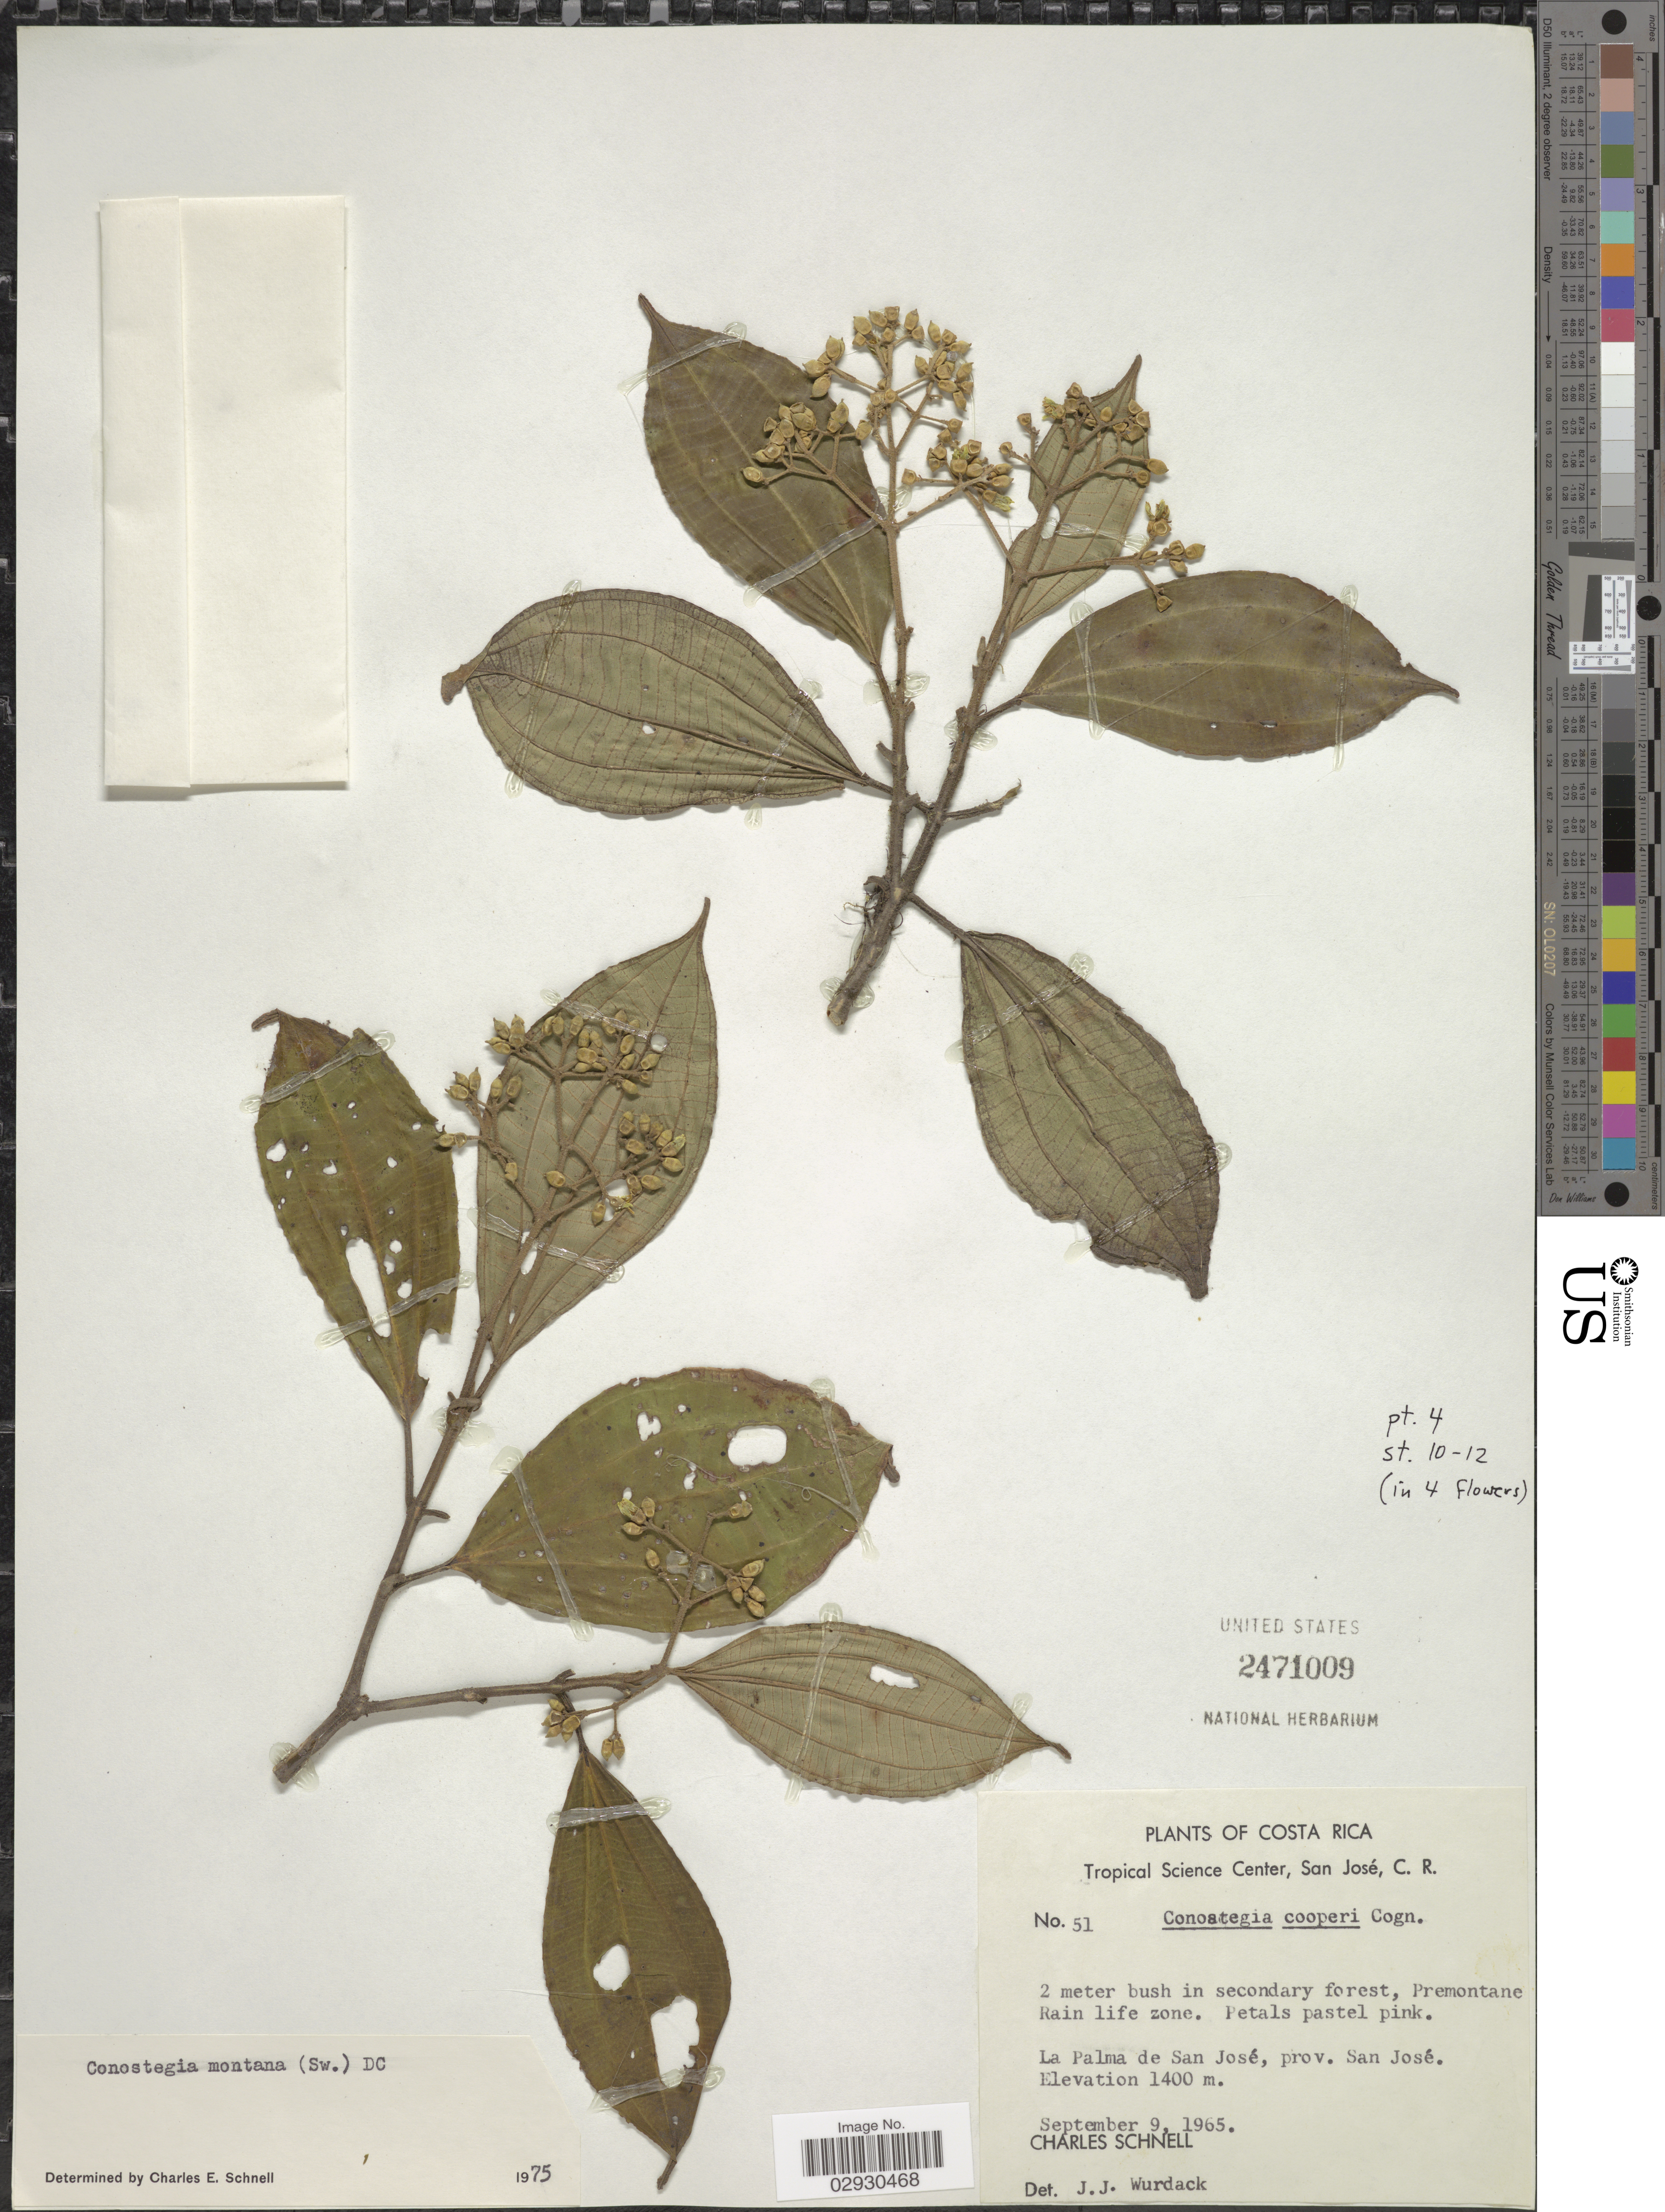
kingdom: Plantae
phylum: Tracheophyta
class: Magnoliopsida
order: Myrtales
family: Melastomataceae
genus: Conostegia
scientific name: Conostegia montana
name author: (Sw.) D. Don ex DC.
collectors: C. Schnell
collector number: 51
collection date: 1965-09-09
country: Costa Rica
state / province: San José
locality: La Palma de San José.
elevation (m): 1400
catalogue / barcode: US 2471009